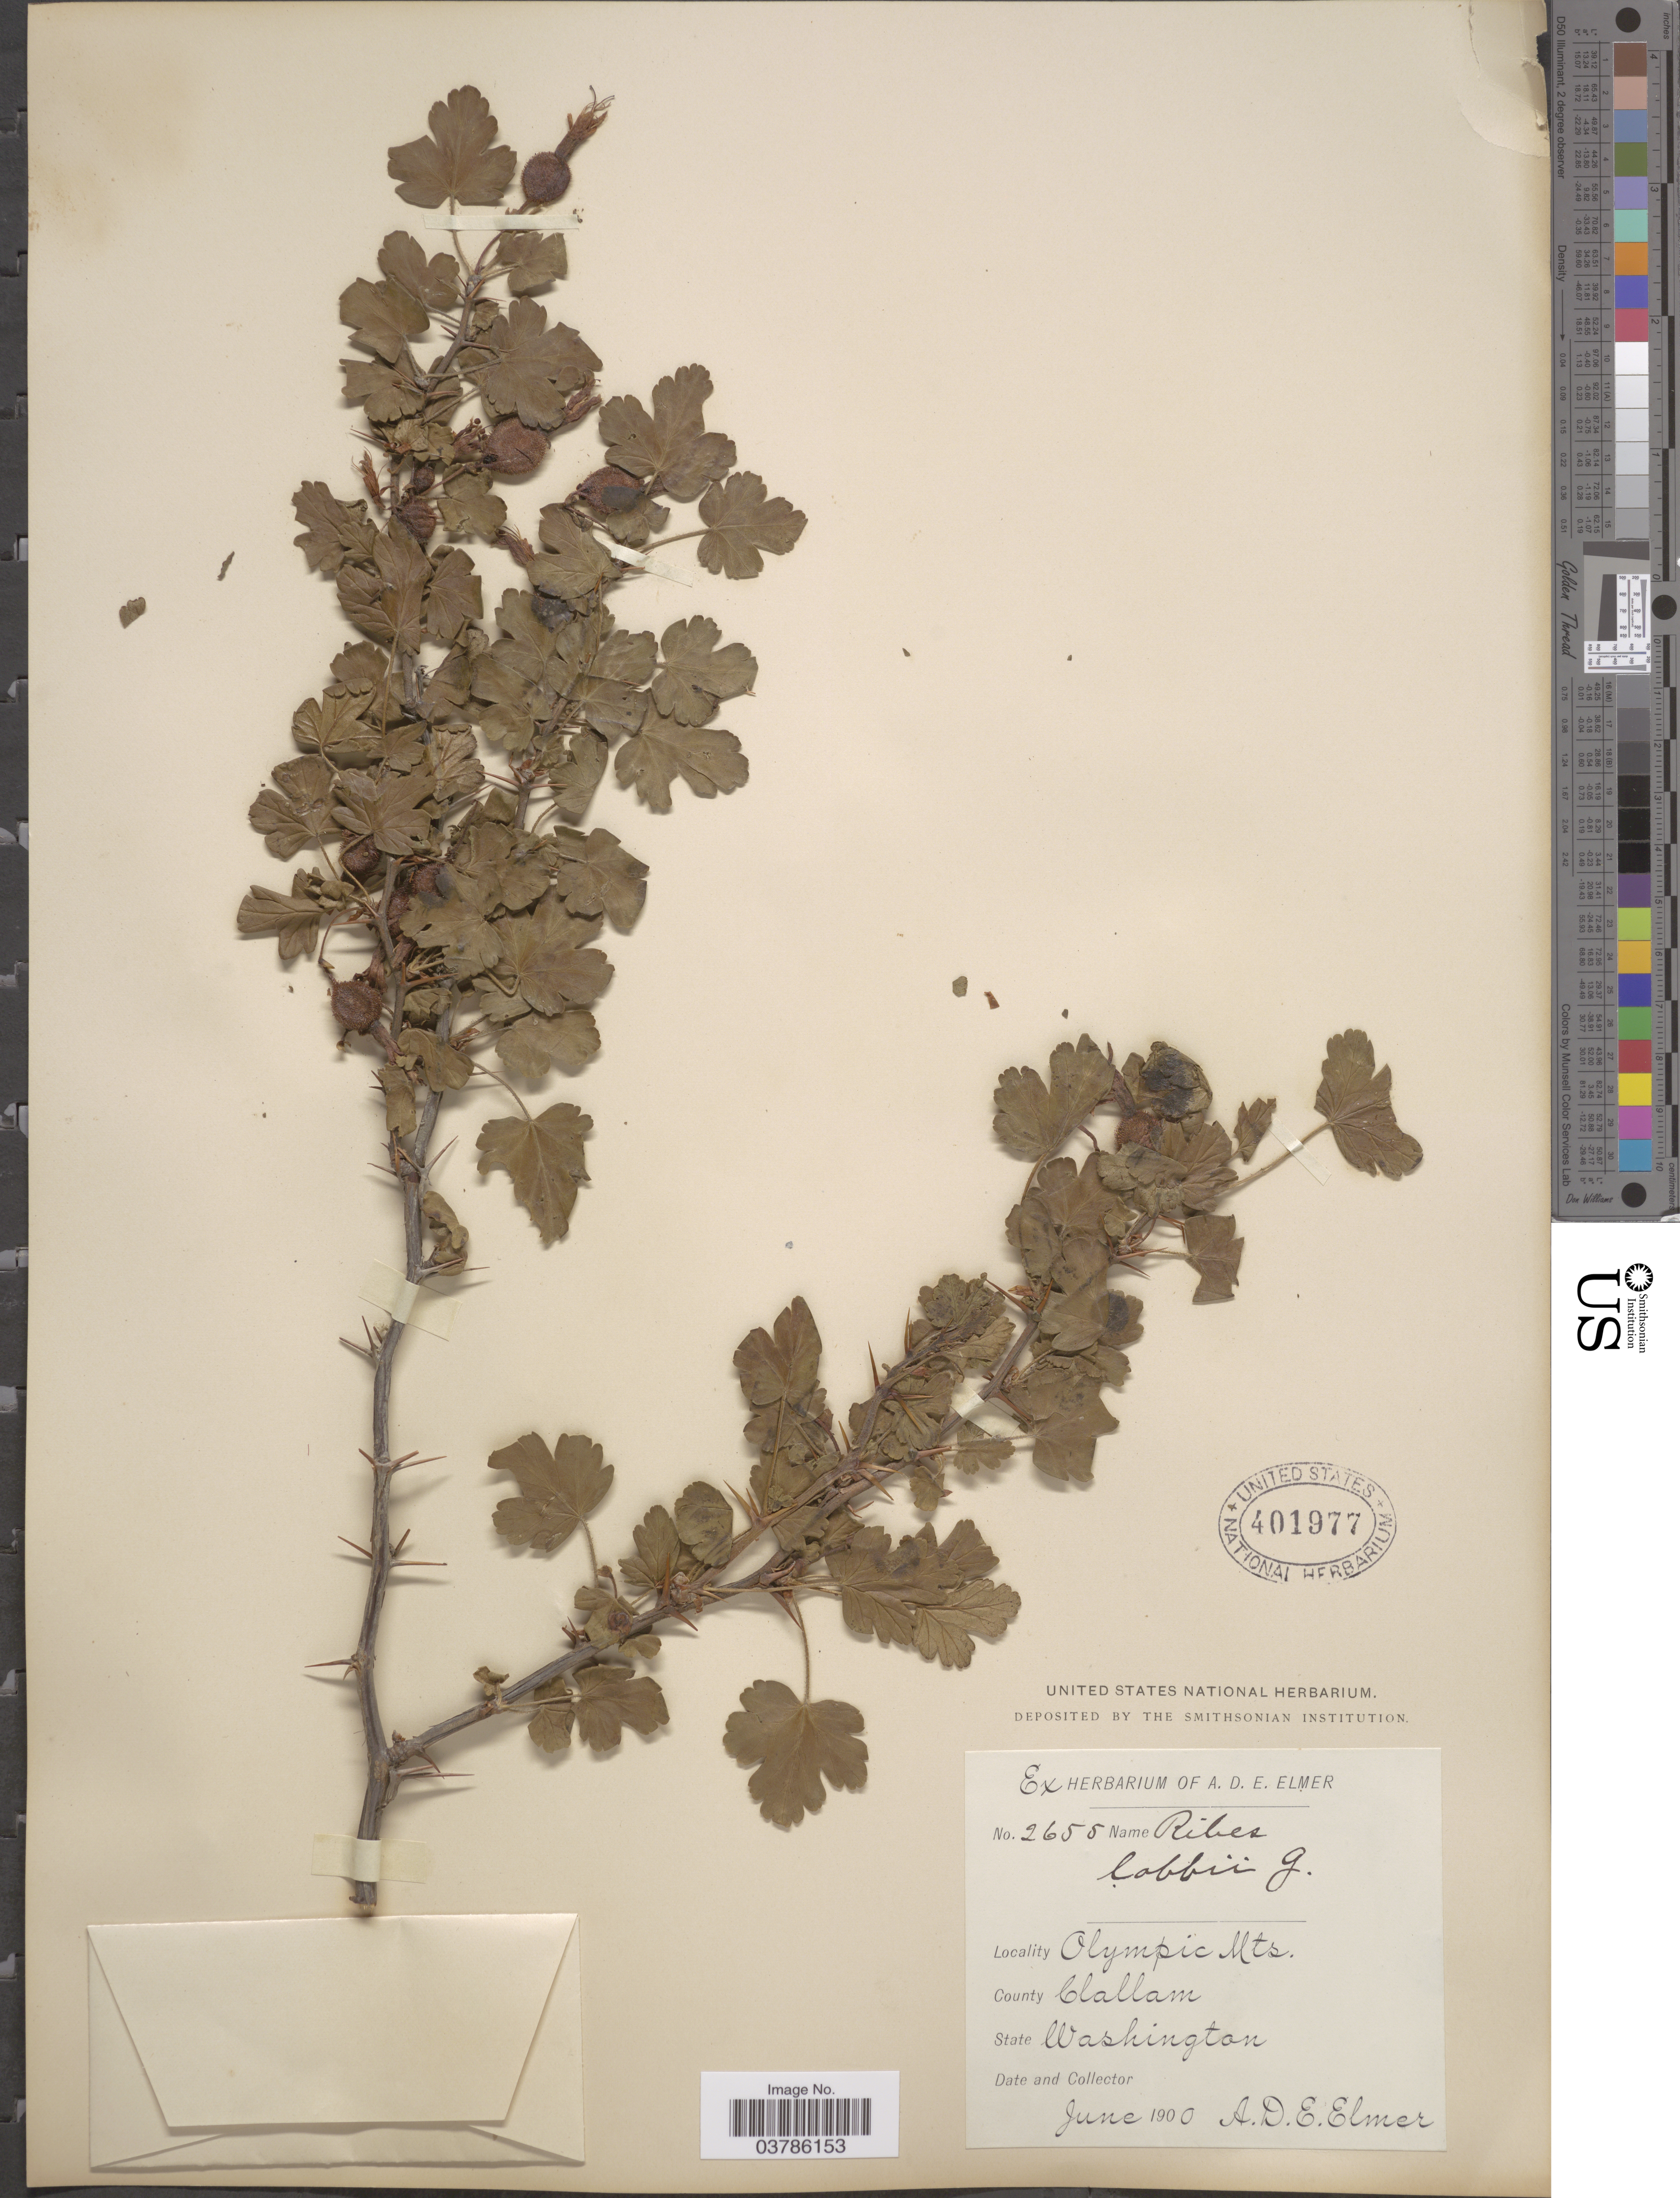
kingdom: Plantae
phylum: Tracheophyta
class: Magnoliopsida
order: Saxifragales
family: Grossulariaceae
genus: Ribes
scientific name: Ribes lobbii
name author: A. Gray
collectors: A. D. E. Elmer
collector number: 2655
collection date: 1900-06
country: United States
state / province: Washington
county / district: Clallam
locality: Olympic Mts. County Clallam.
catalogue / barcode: US 401977